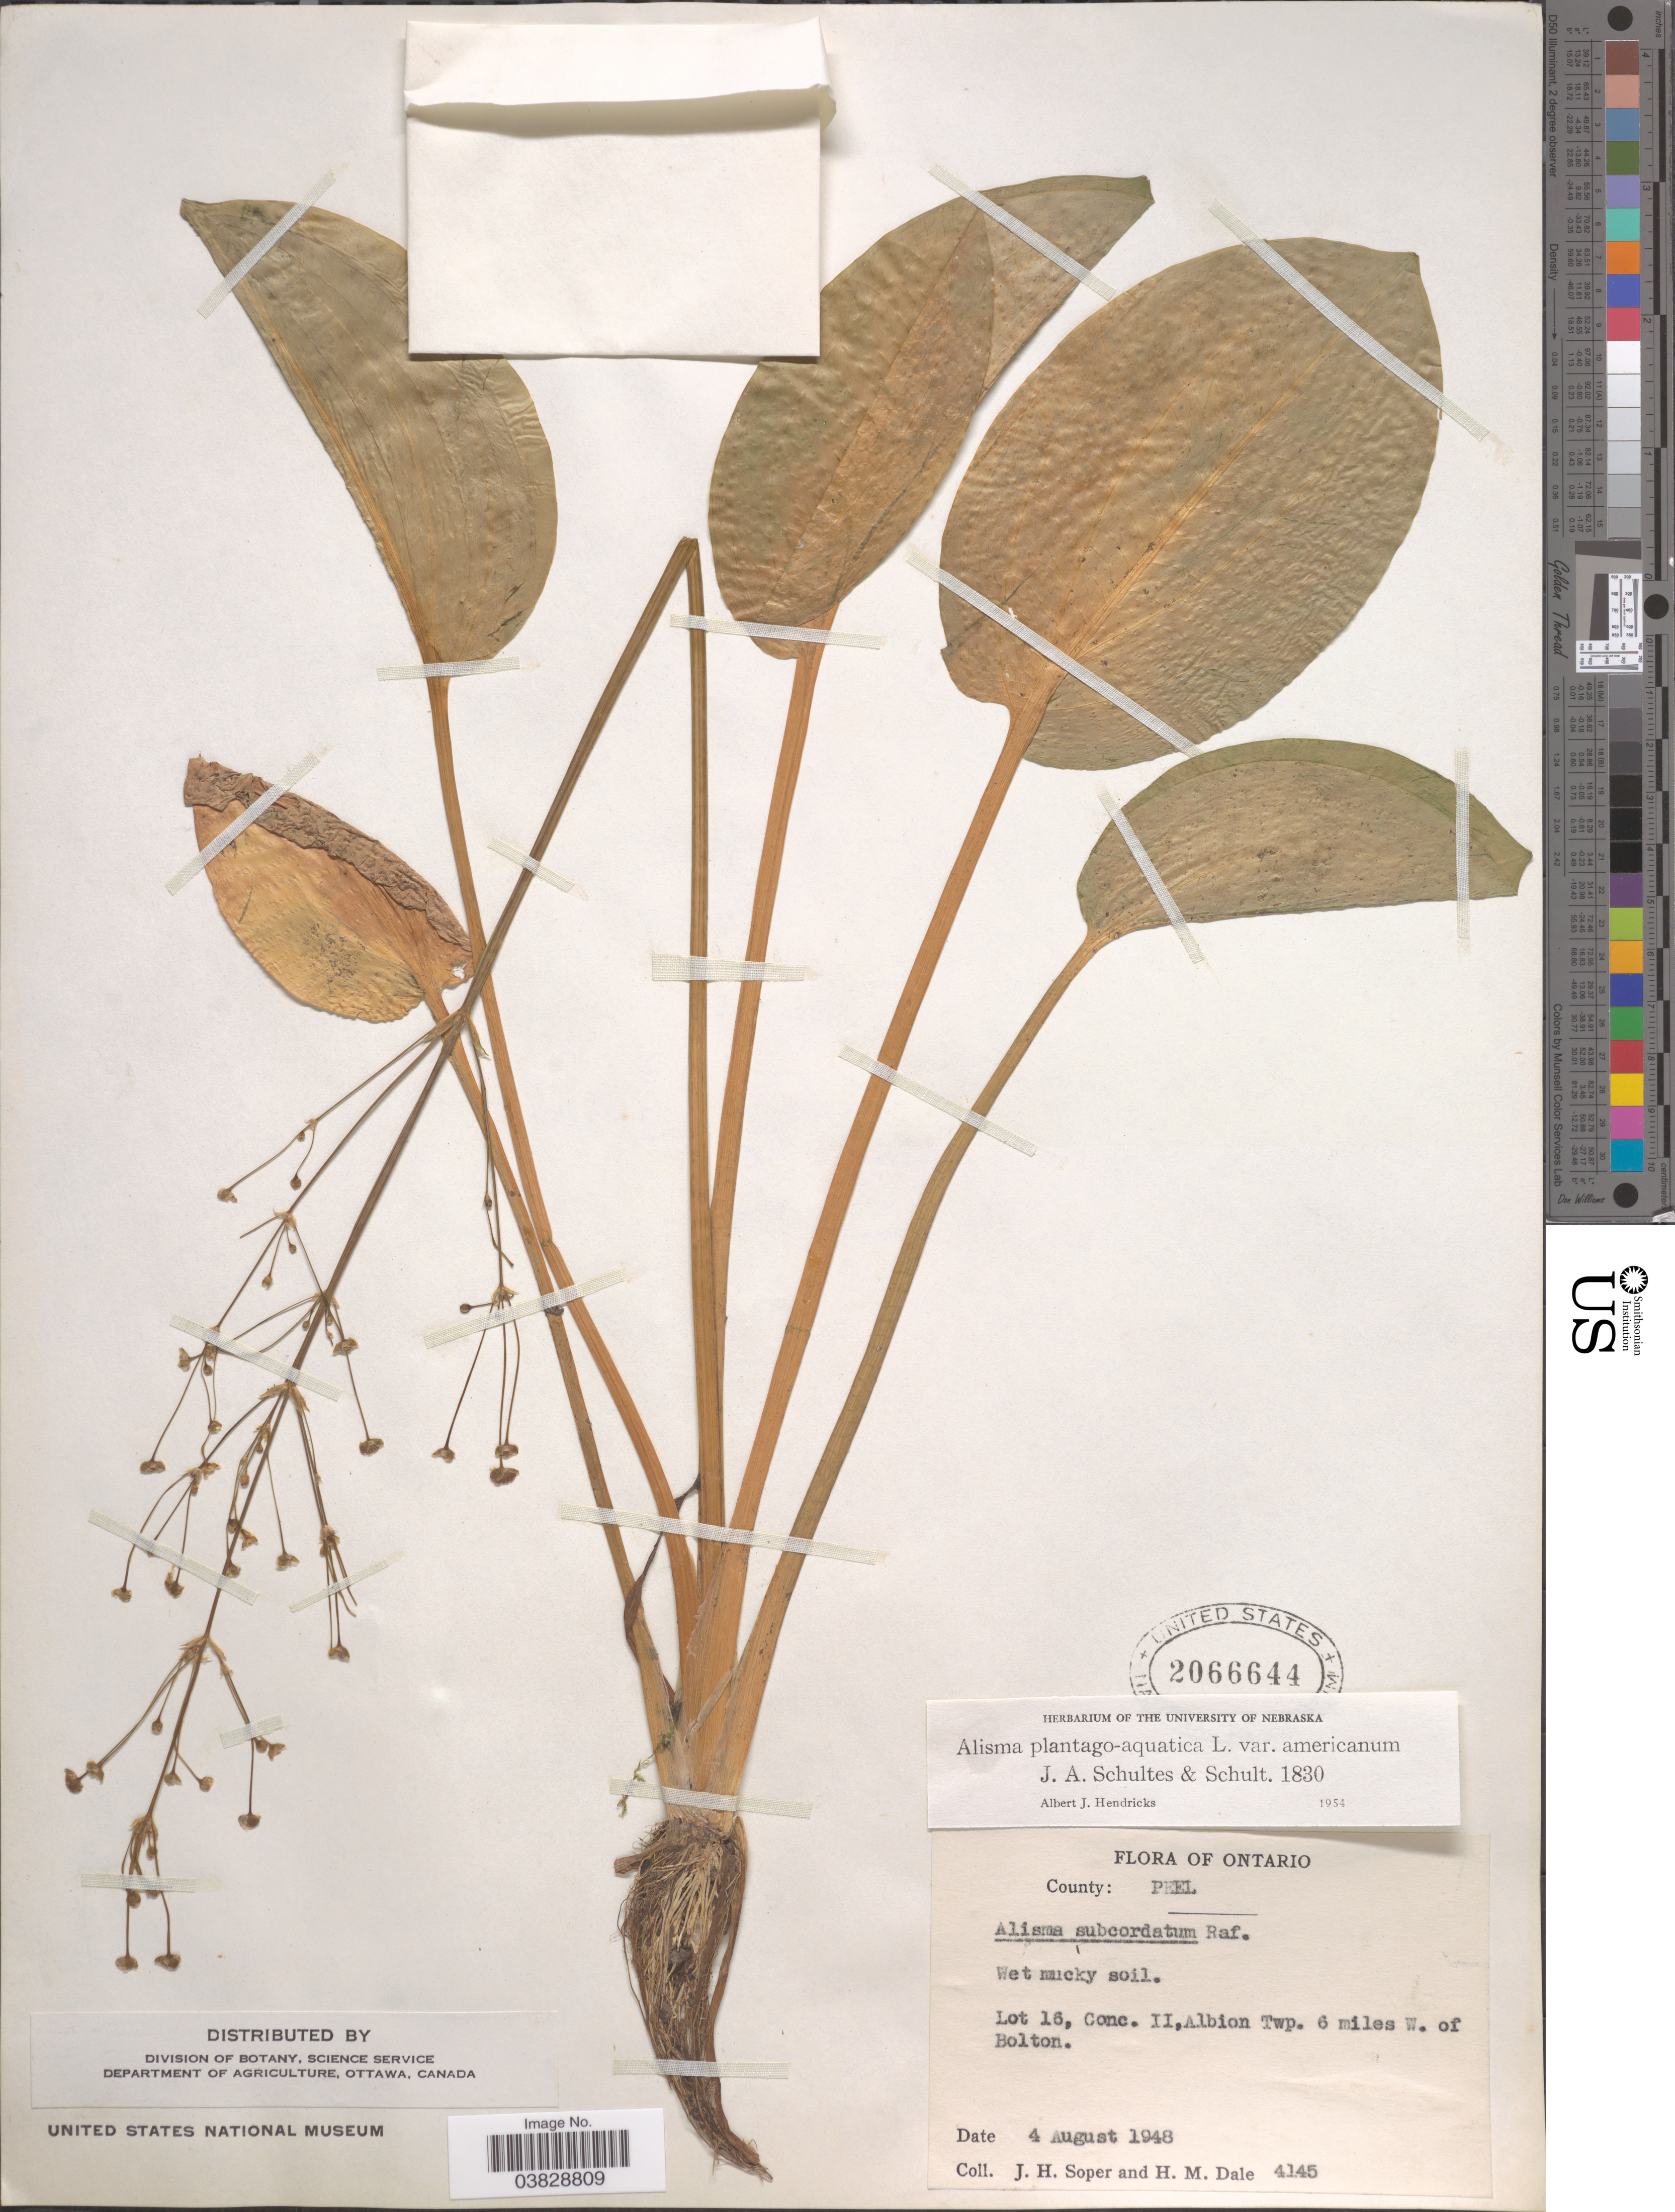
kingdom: Plantae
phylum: Tracheophyta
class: Liliopsida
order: Alismatales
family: Alismataceae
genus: Alisma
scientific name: Alisma plantago-aquatica var. americanum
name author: L.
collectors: J. H. Soper & H. M. Dale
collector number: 4145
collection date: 1948-08-04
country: Canada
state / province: Ontario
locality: County: Peel. Lot 16, Conc. II, Albion Twp. 6 miles W. of Bolton.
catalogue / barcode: US 2066644